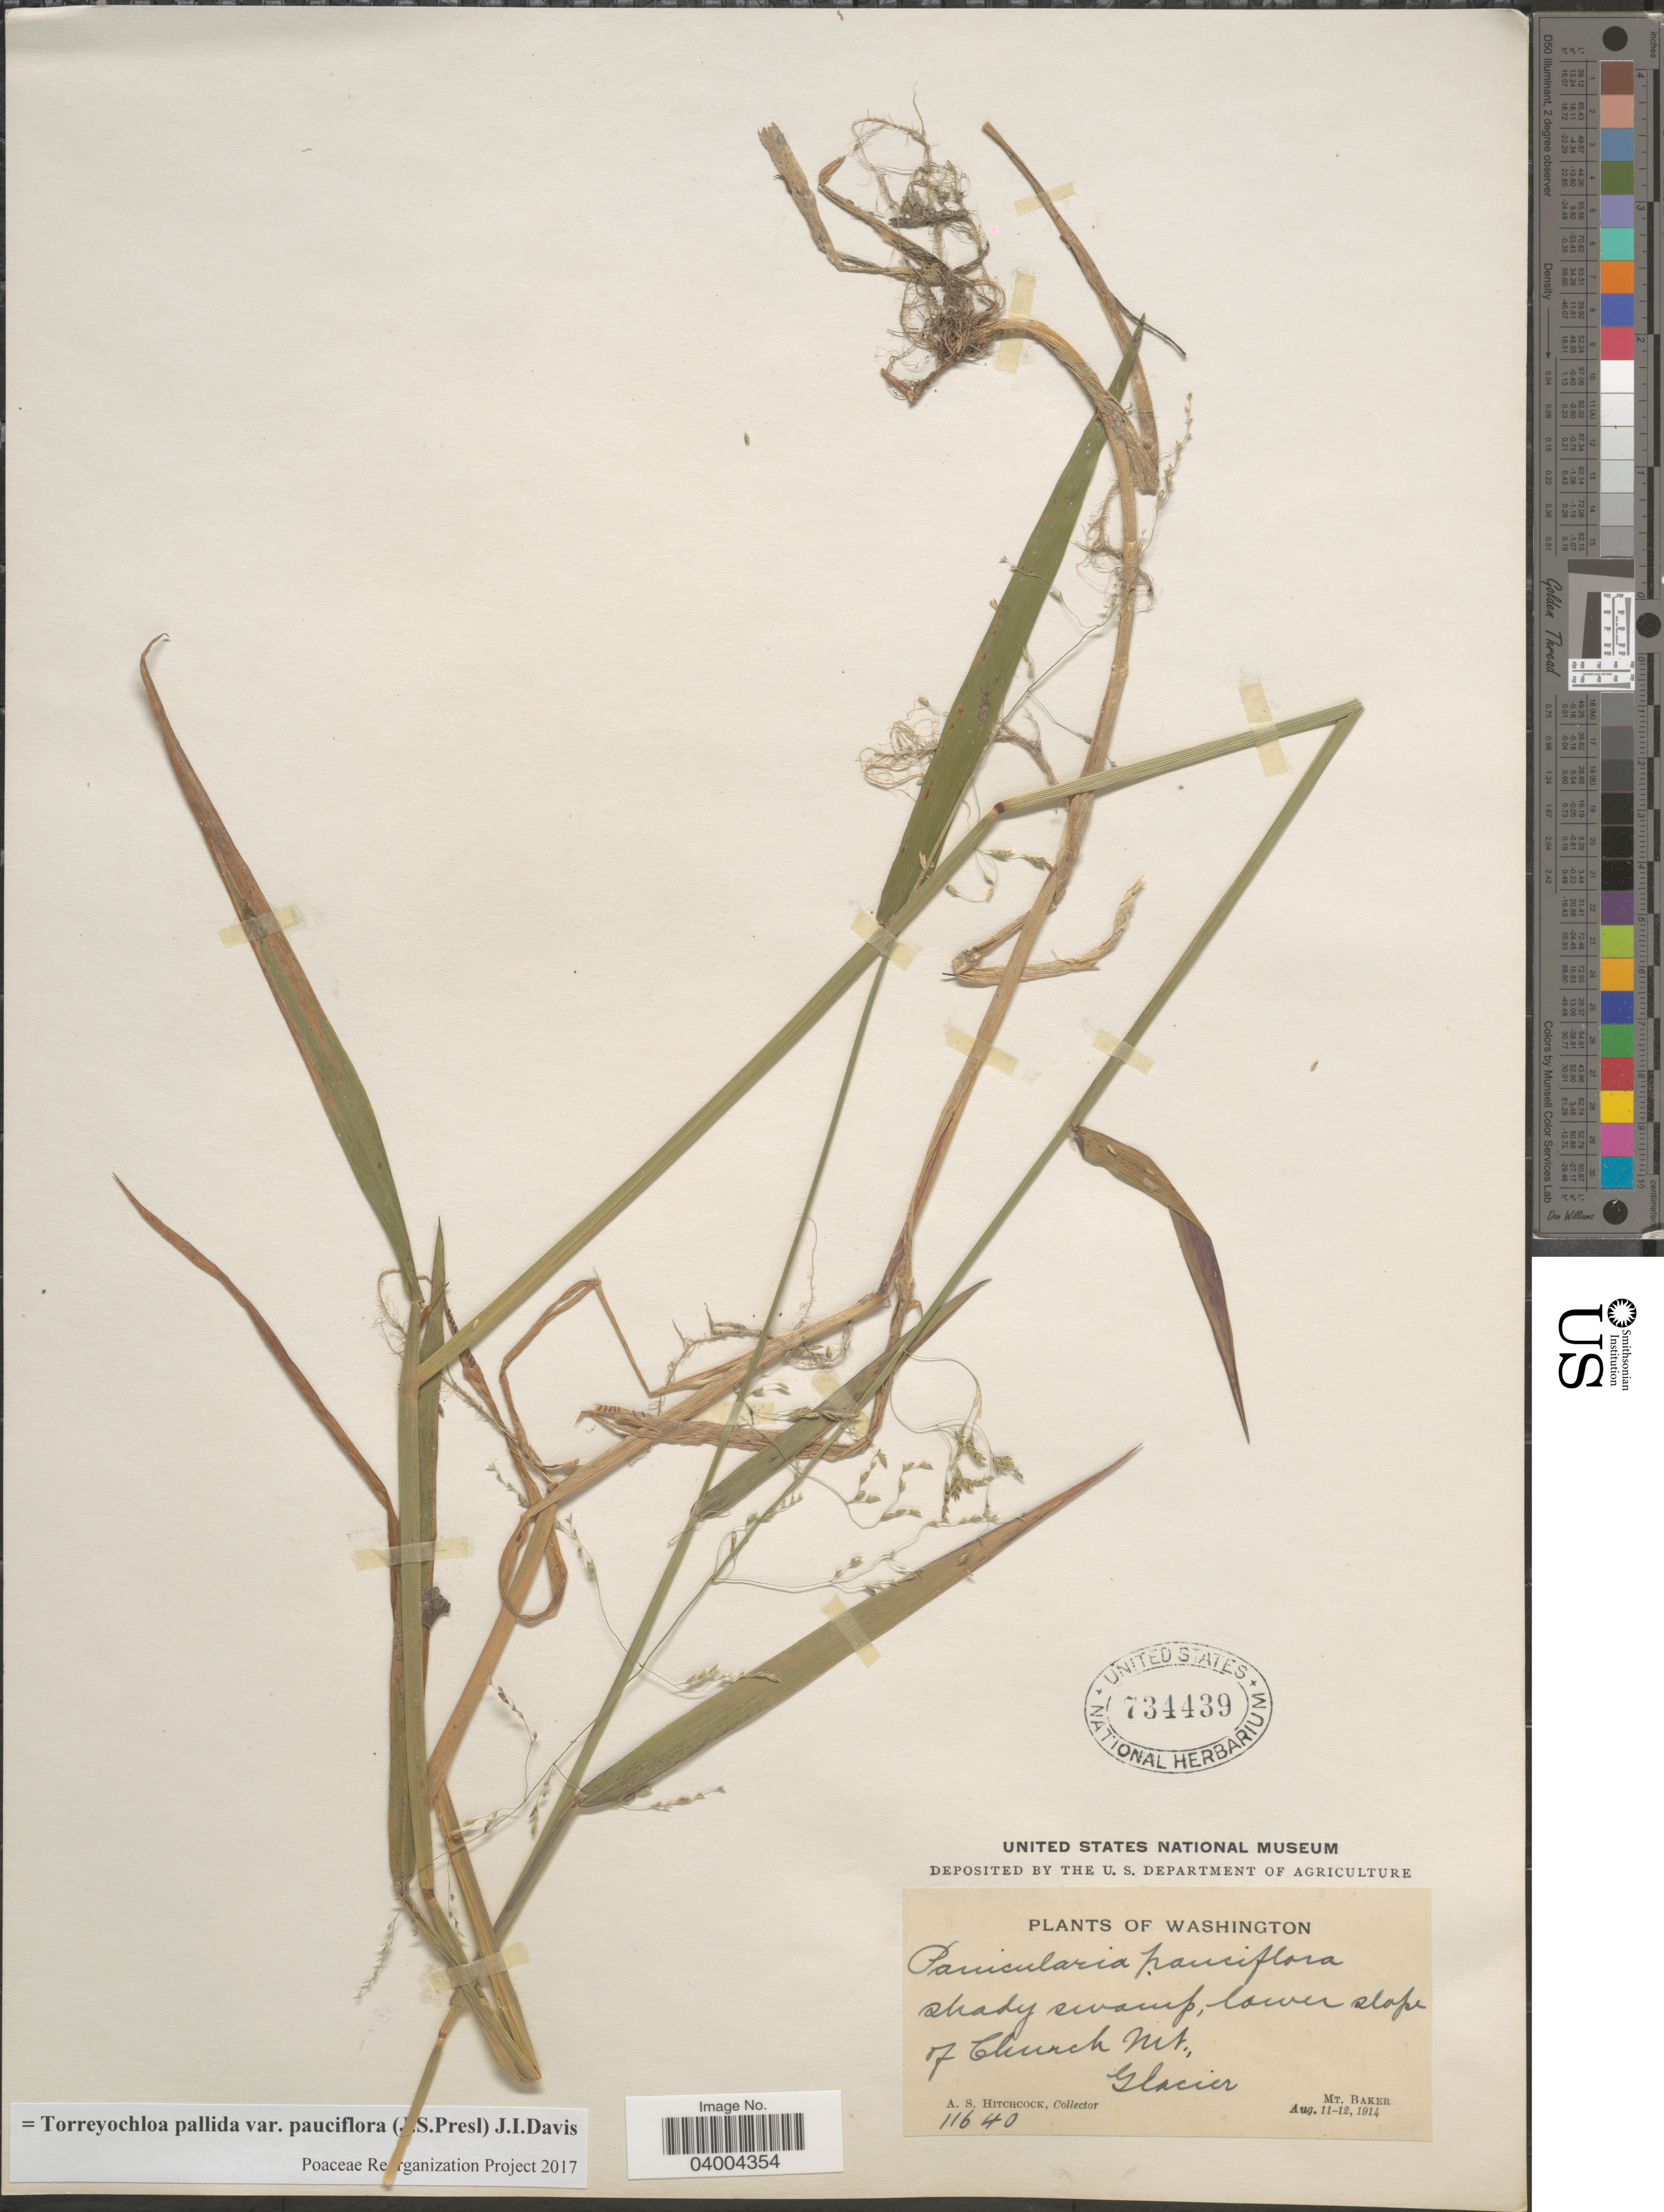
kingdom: Plantae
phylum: Tracheophyta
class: Liliopsida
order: Poales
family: Poaceae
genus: Torreyochloa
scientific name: Torreyochloa pallida var. pauciflora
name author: (J. Presl) J.I. Davis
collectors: A. S. Hitchcock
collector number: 11640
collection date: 1914-08-11/1914-08-12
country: United States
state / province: Washington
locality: Shady swamp, lower slope of Church Mt., Glacier. Mt. Baker.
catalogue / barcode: US 734439